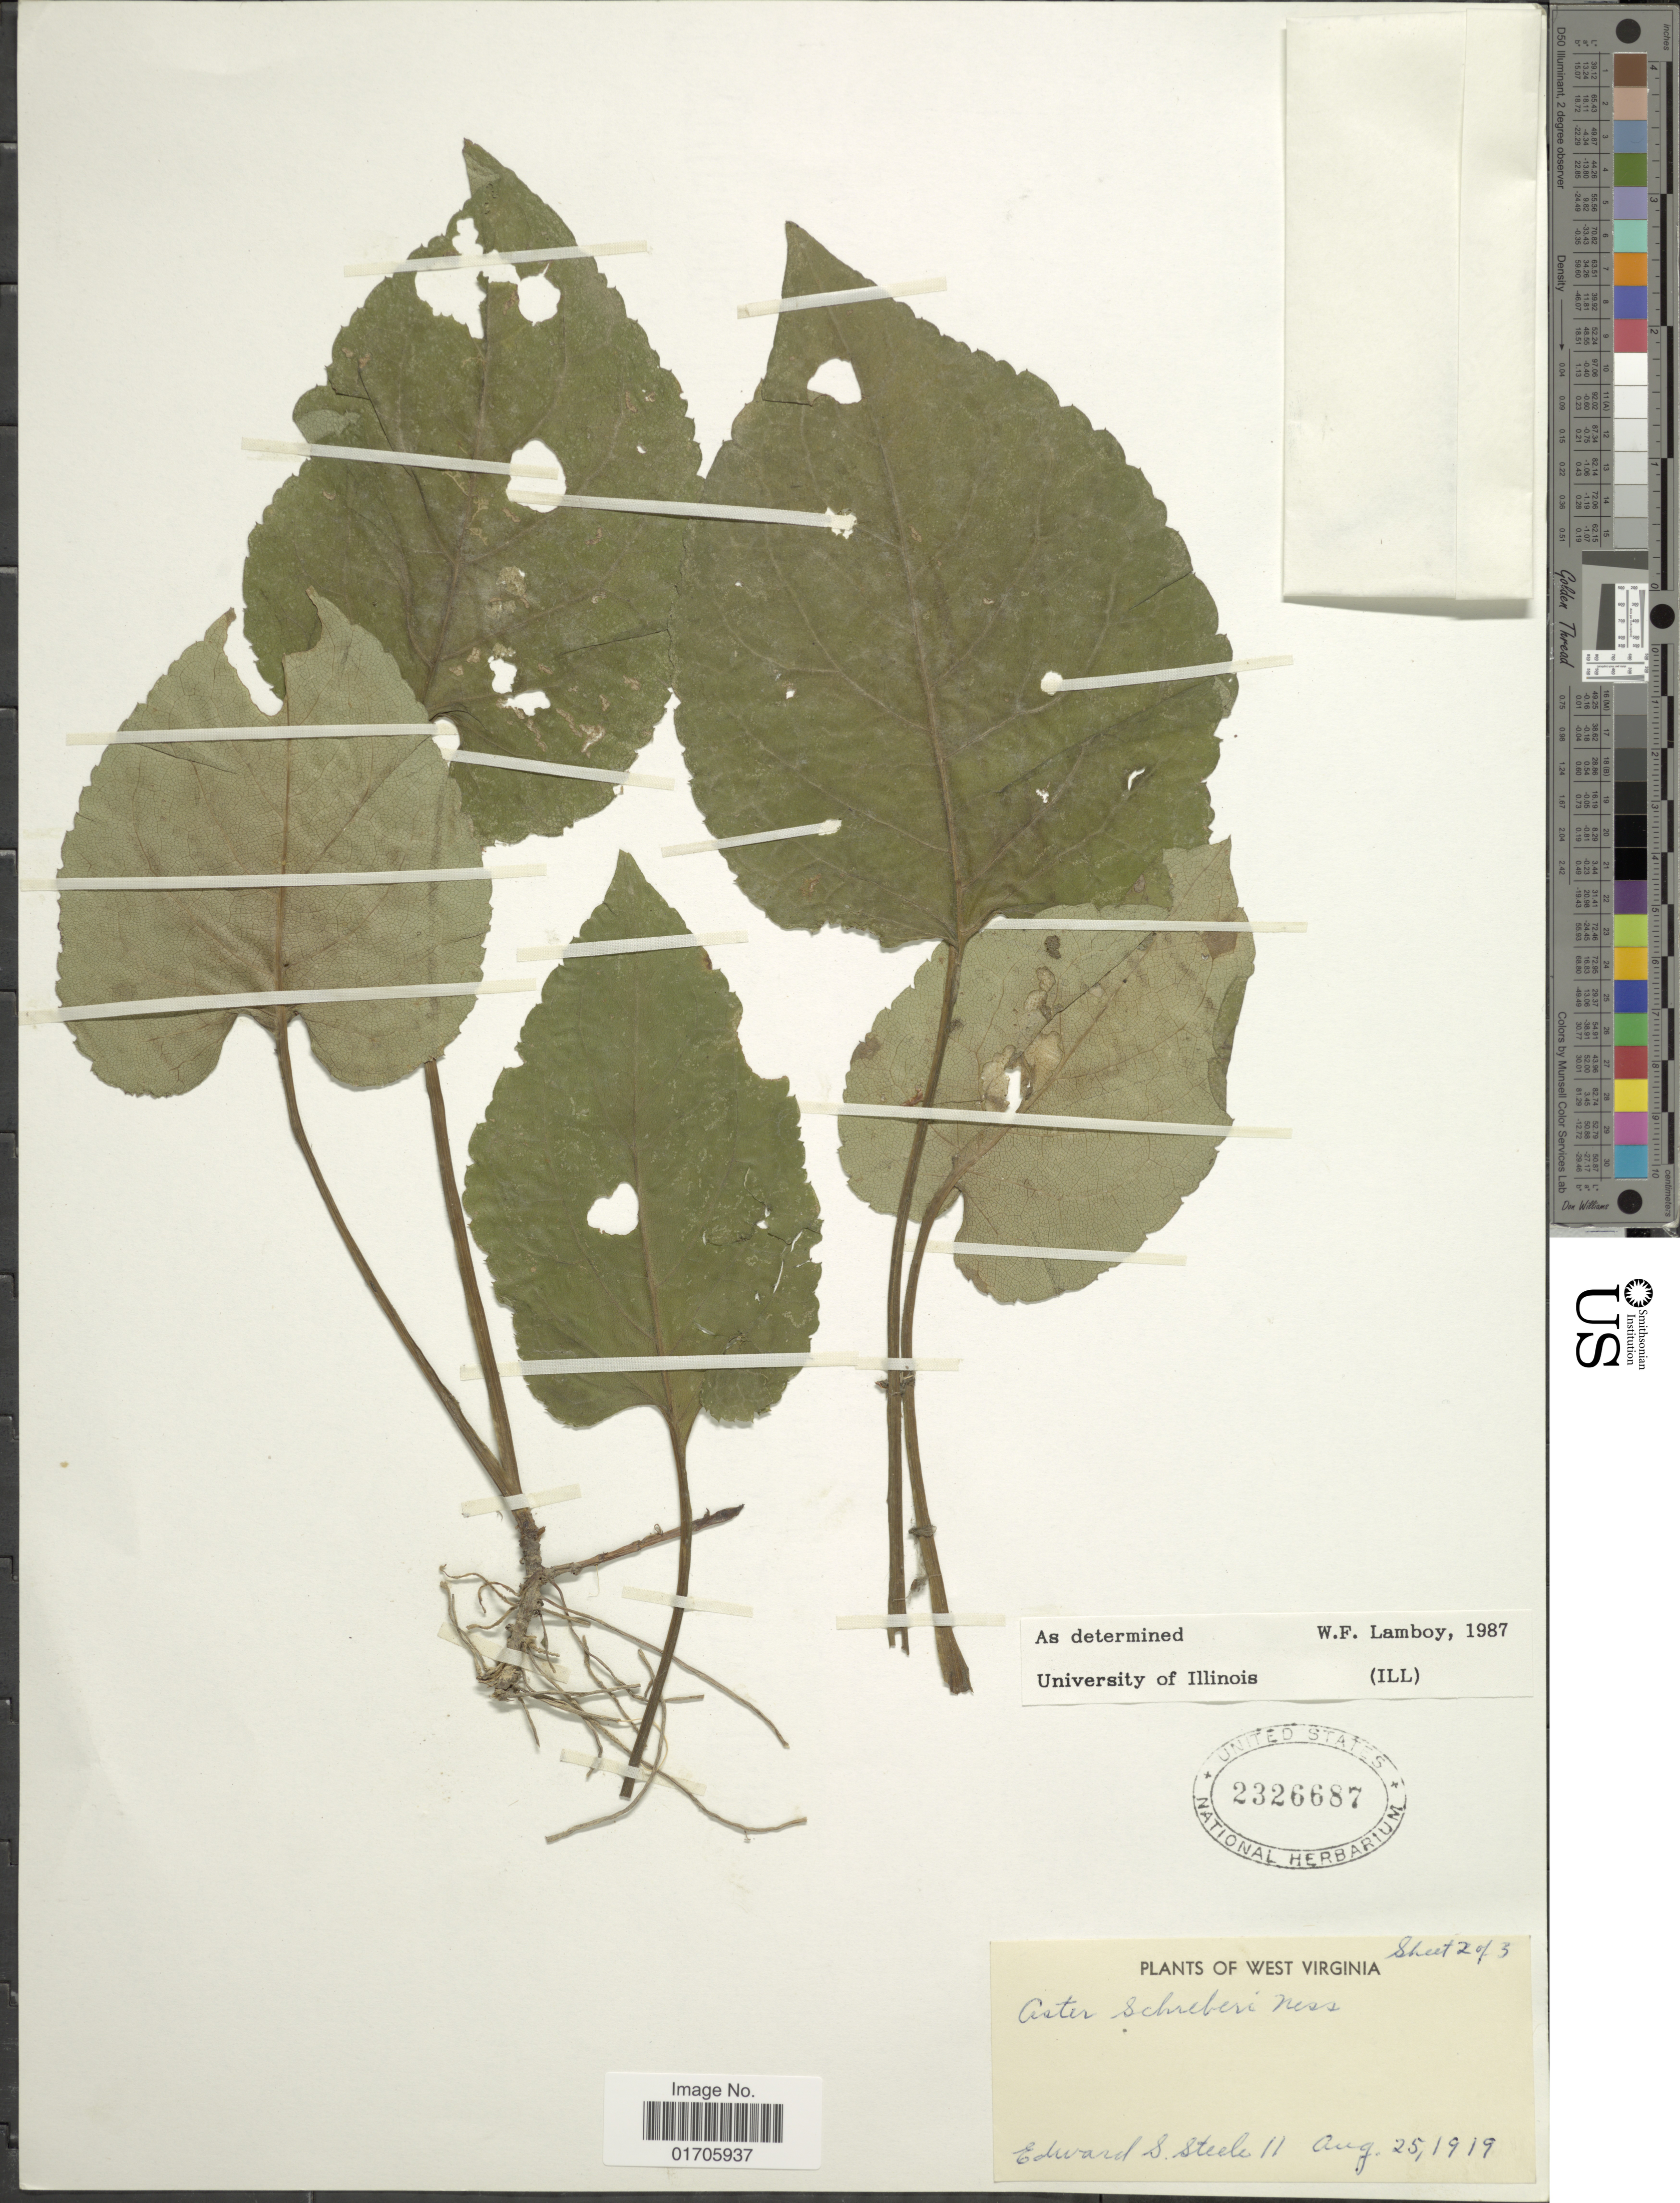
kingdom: Plantae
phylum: Tracheophyta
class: Magnoliopsida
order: Asterales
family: Asteraceae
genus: Eurybia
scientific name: Eurybia schreberi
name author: (Nees) Nees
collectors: E. Steele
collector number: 11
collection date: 1919-08-25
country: United States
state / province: West Virginia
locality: West Virginia.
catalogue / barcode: US 2326687